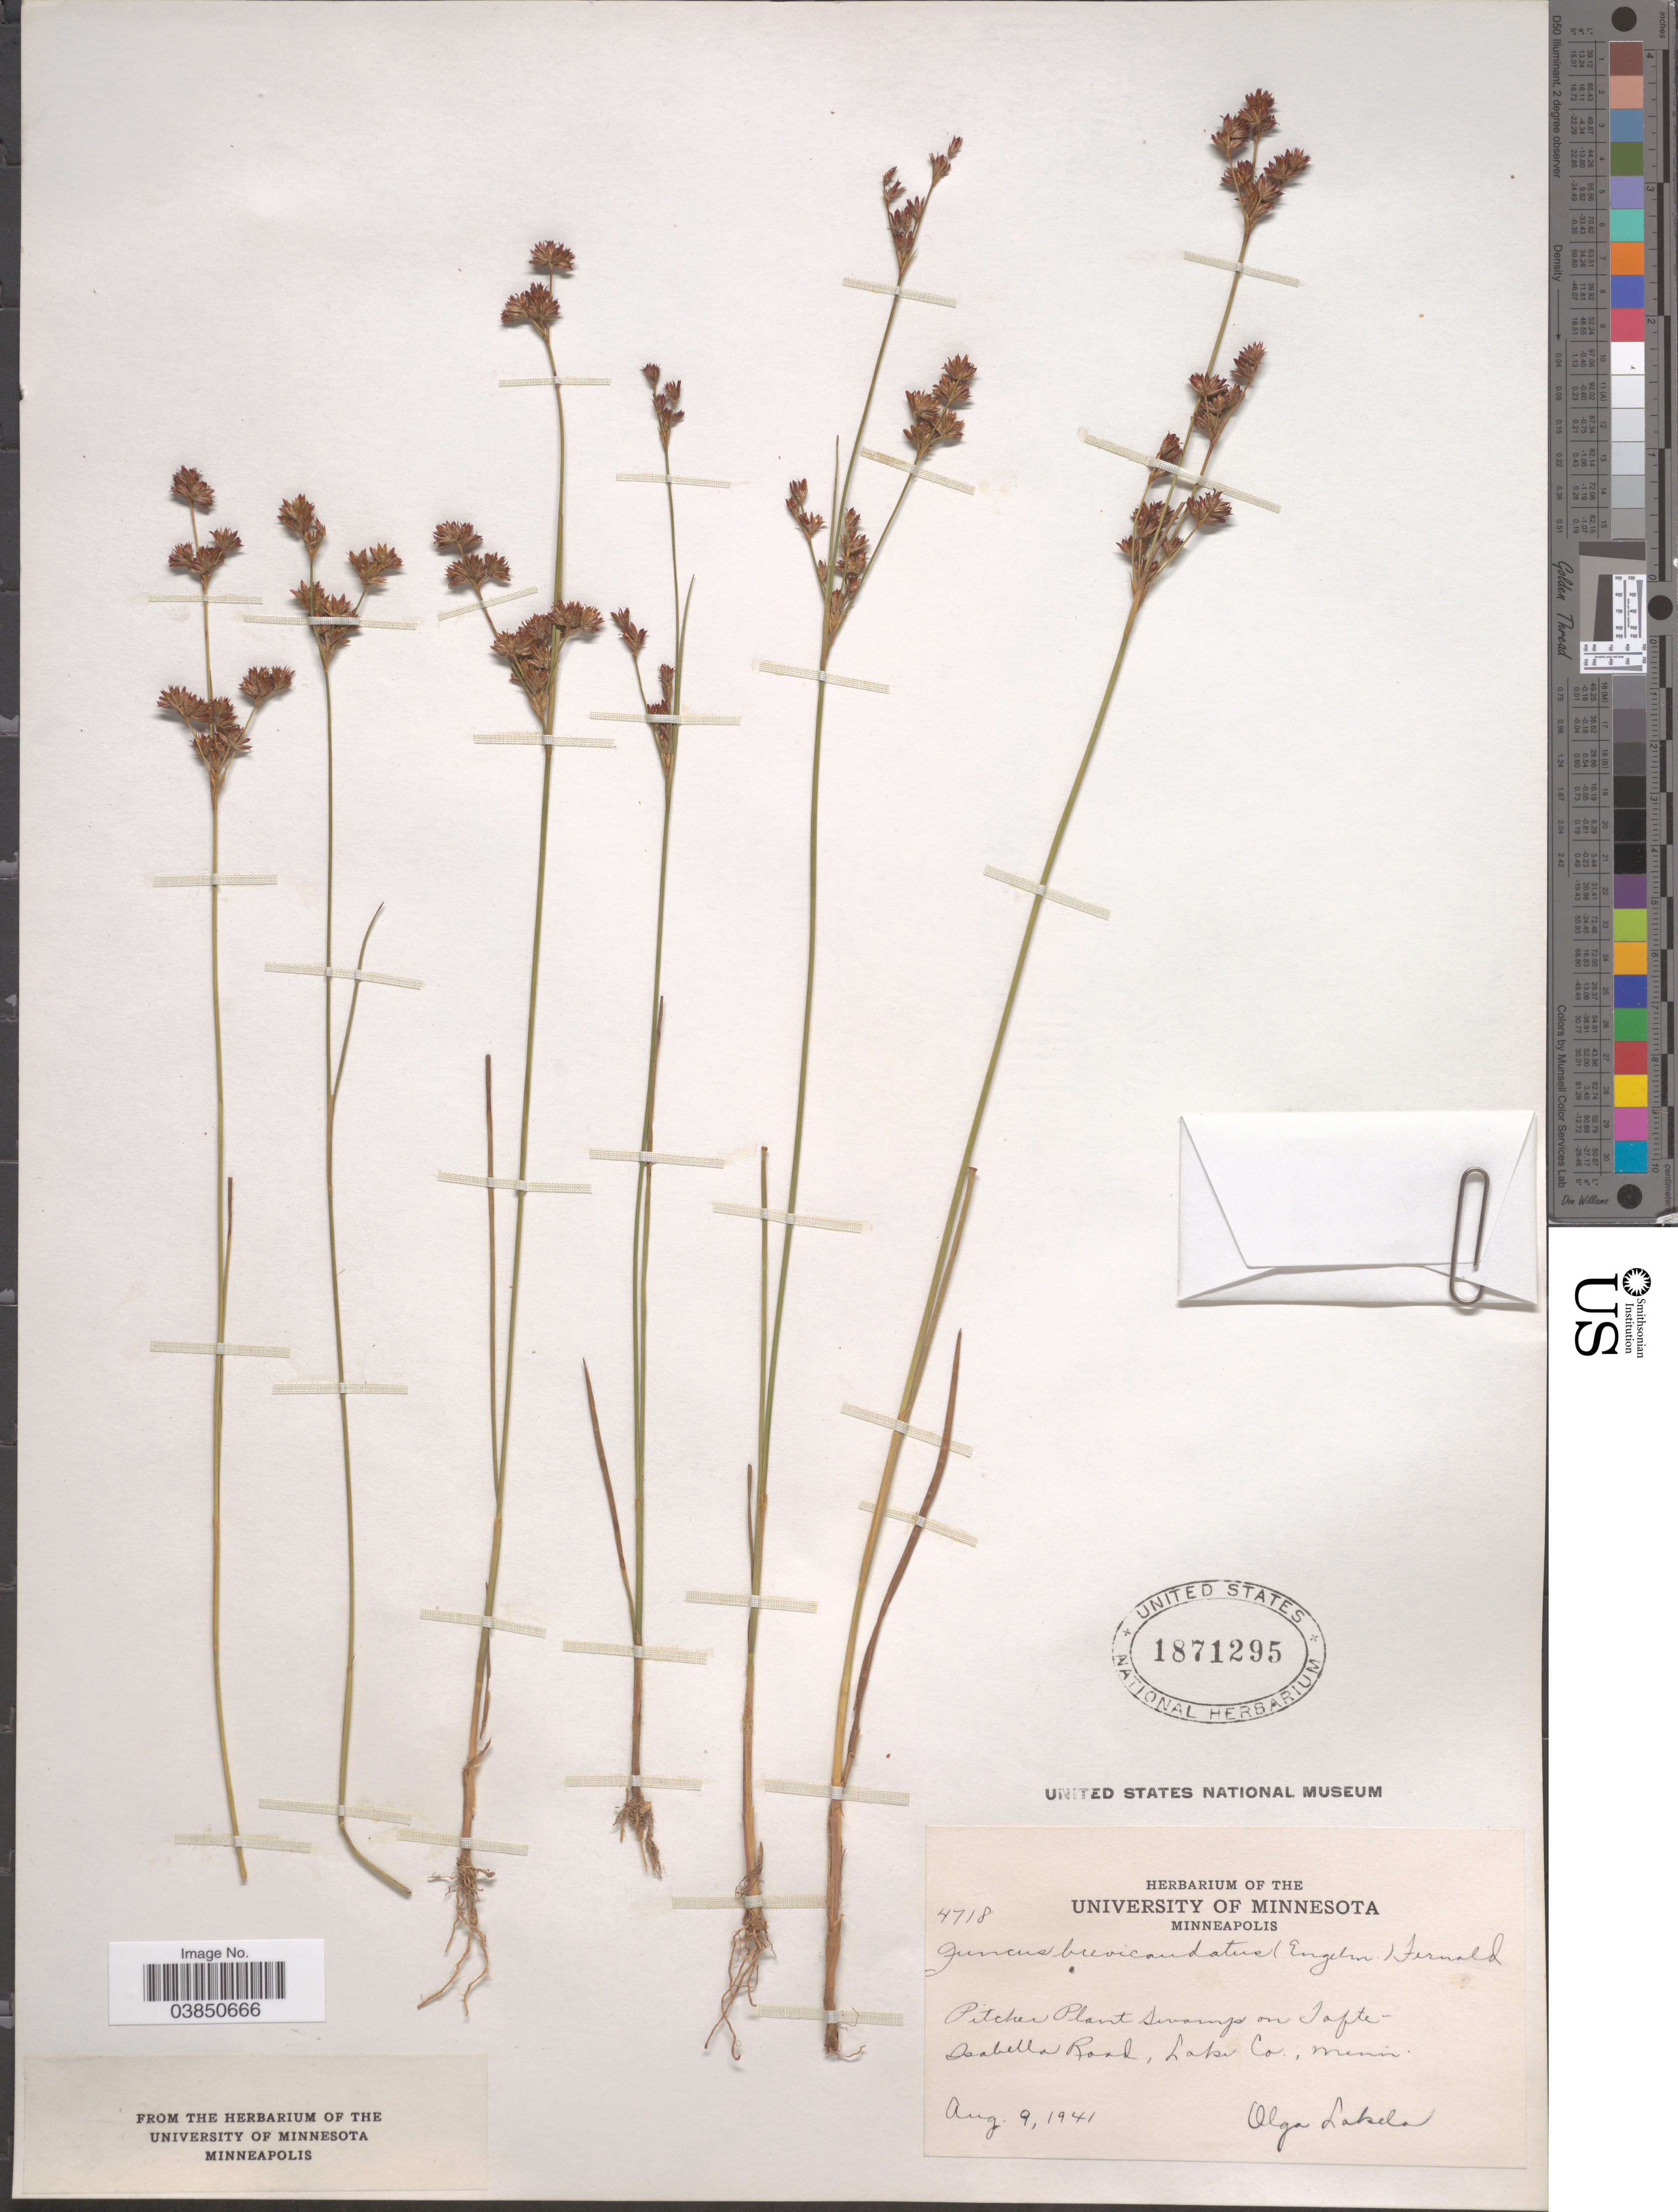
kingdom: Plantae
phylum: Tracheophyta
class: Liliopsida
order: Poales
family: Juncaceae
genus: Juncus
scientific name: Juncus brevicaudatus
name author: (Engelm.) Fernald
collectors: O. K. Lakela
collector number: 4718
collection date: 1941-08-09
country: United States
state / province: Minnesota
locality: Pitcher Plant swamp on Tafte-Isabella Road, Lake Co.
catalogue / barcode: US 1871295